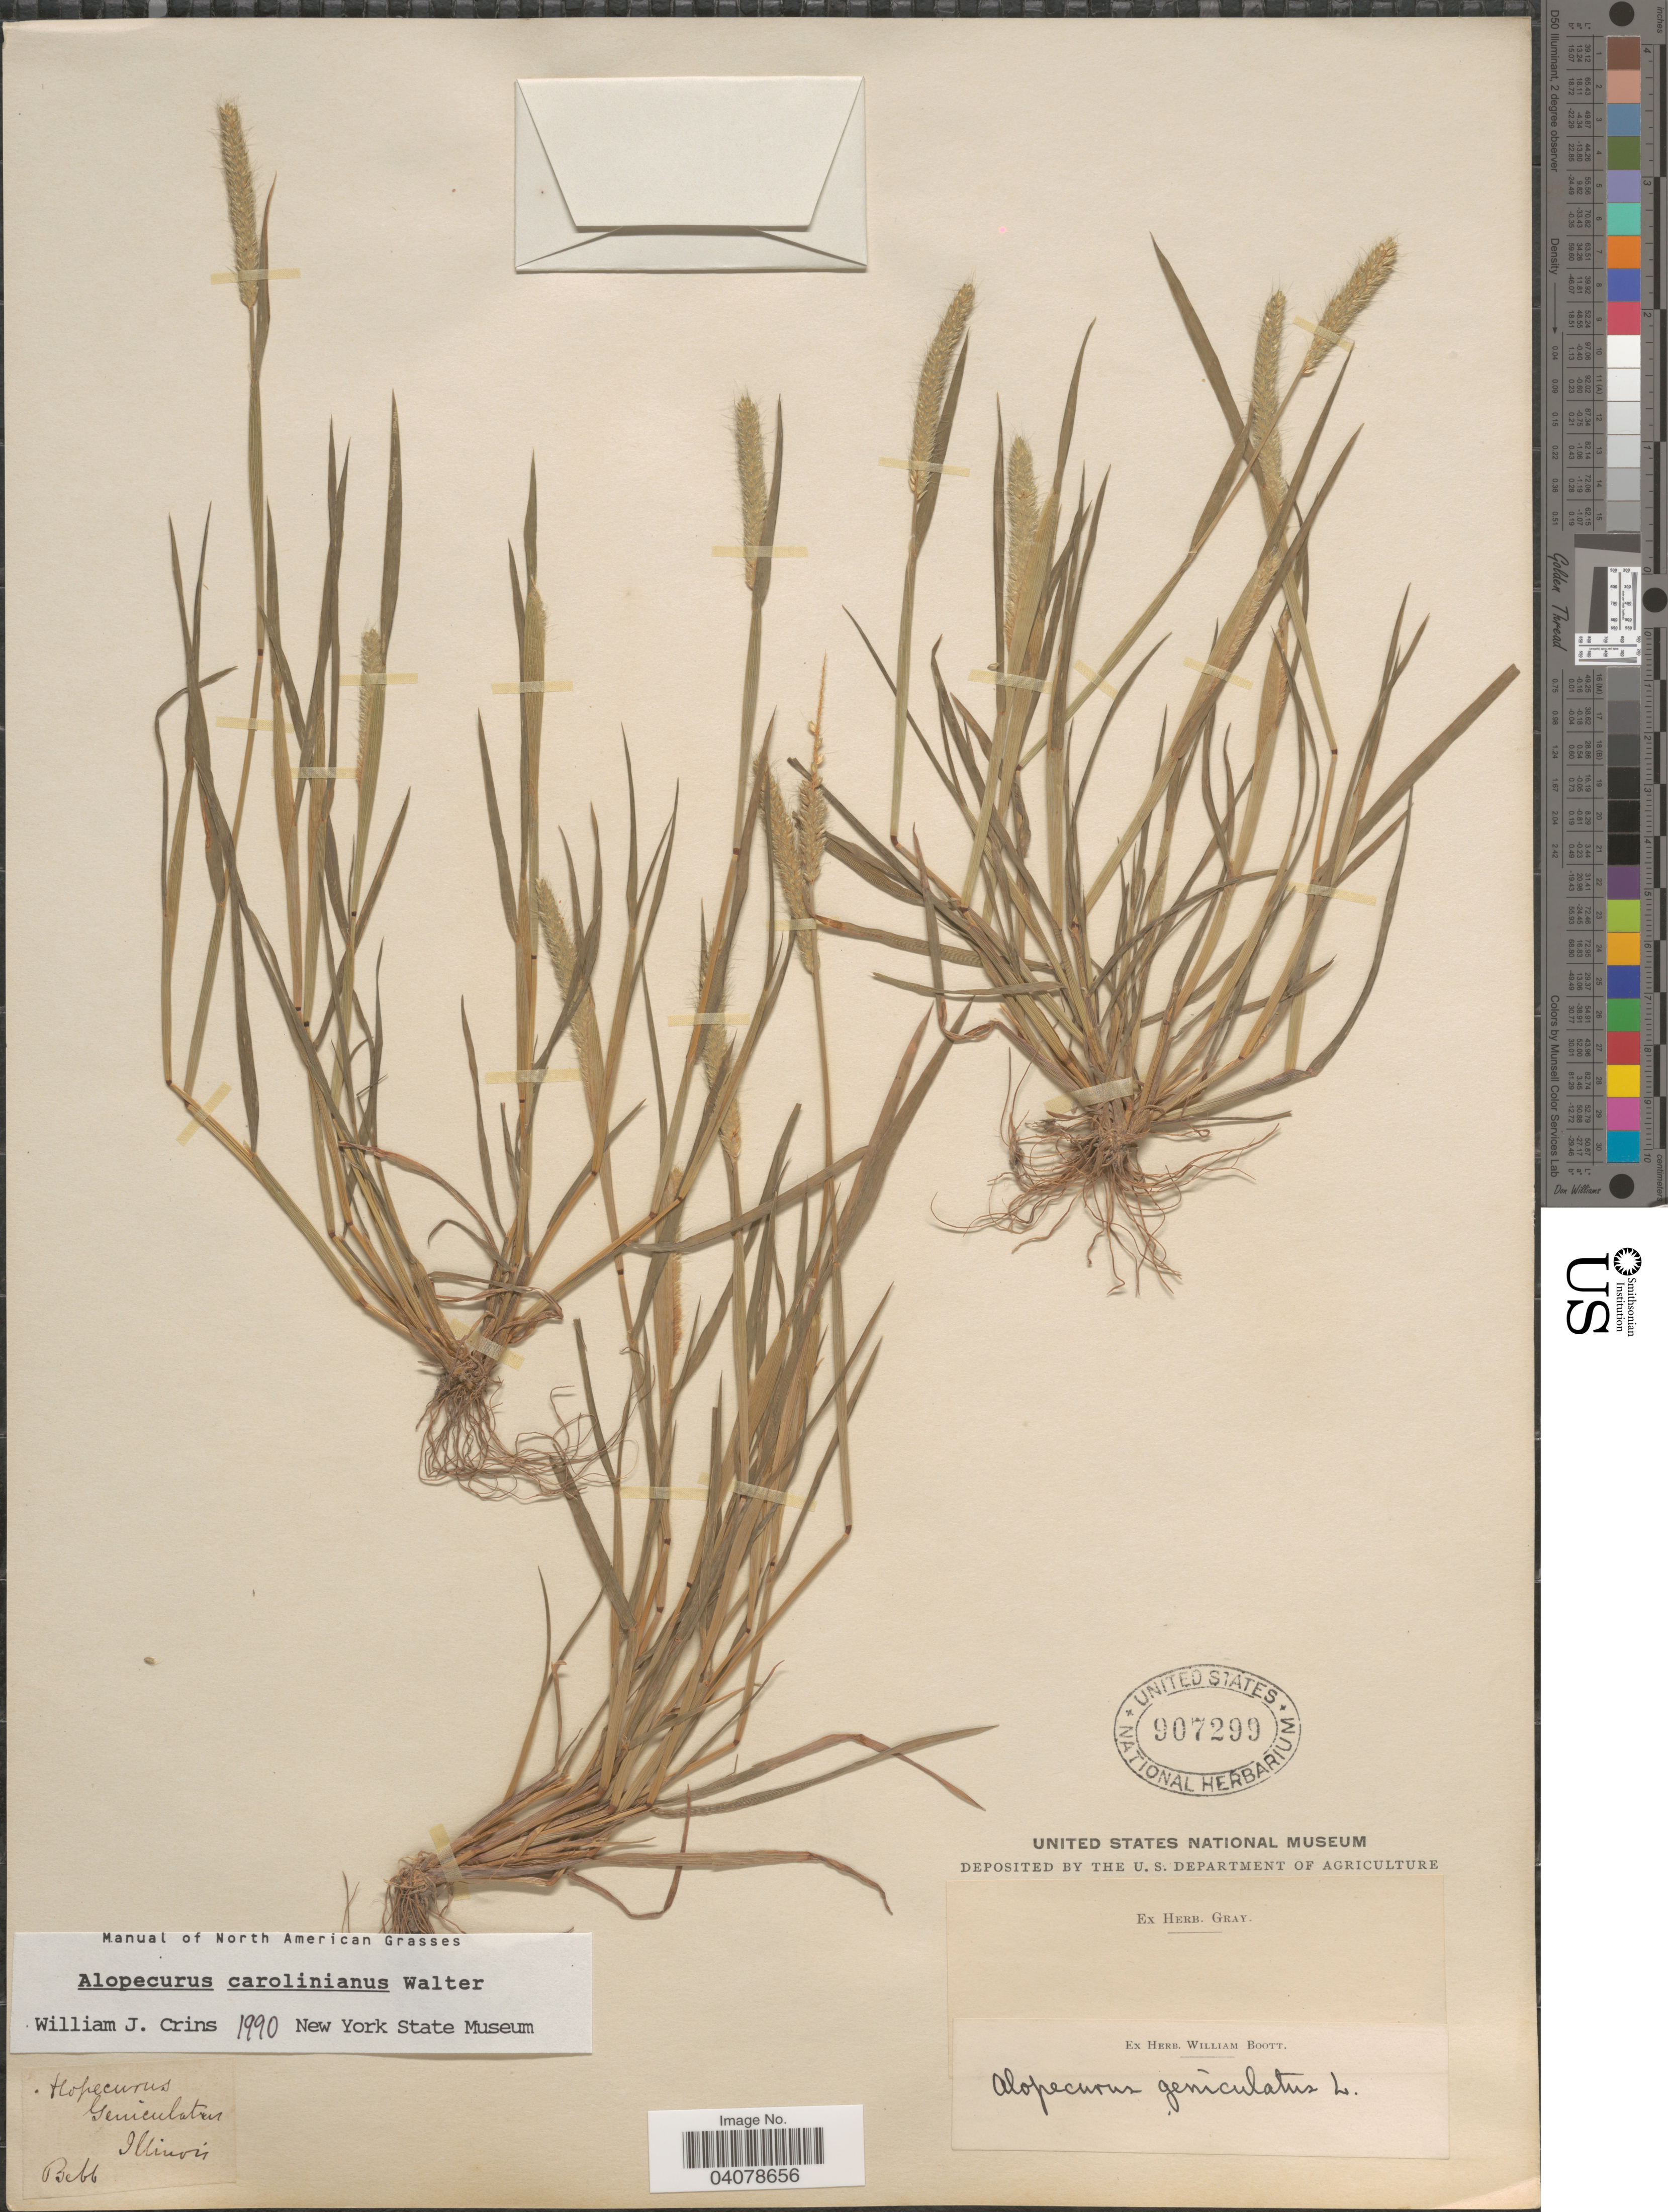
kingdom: Plantae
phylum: Tracheophyta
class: Liliopsida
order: Poales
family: Poaceae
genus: Alopecurus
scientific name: Alopecurus carolinianus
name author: Walter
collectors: -. Bebb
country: United States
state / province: Illinois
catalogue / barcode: US 907299